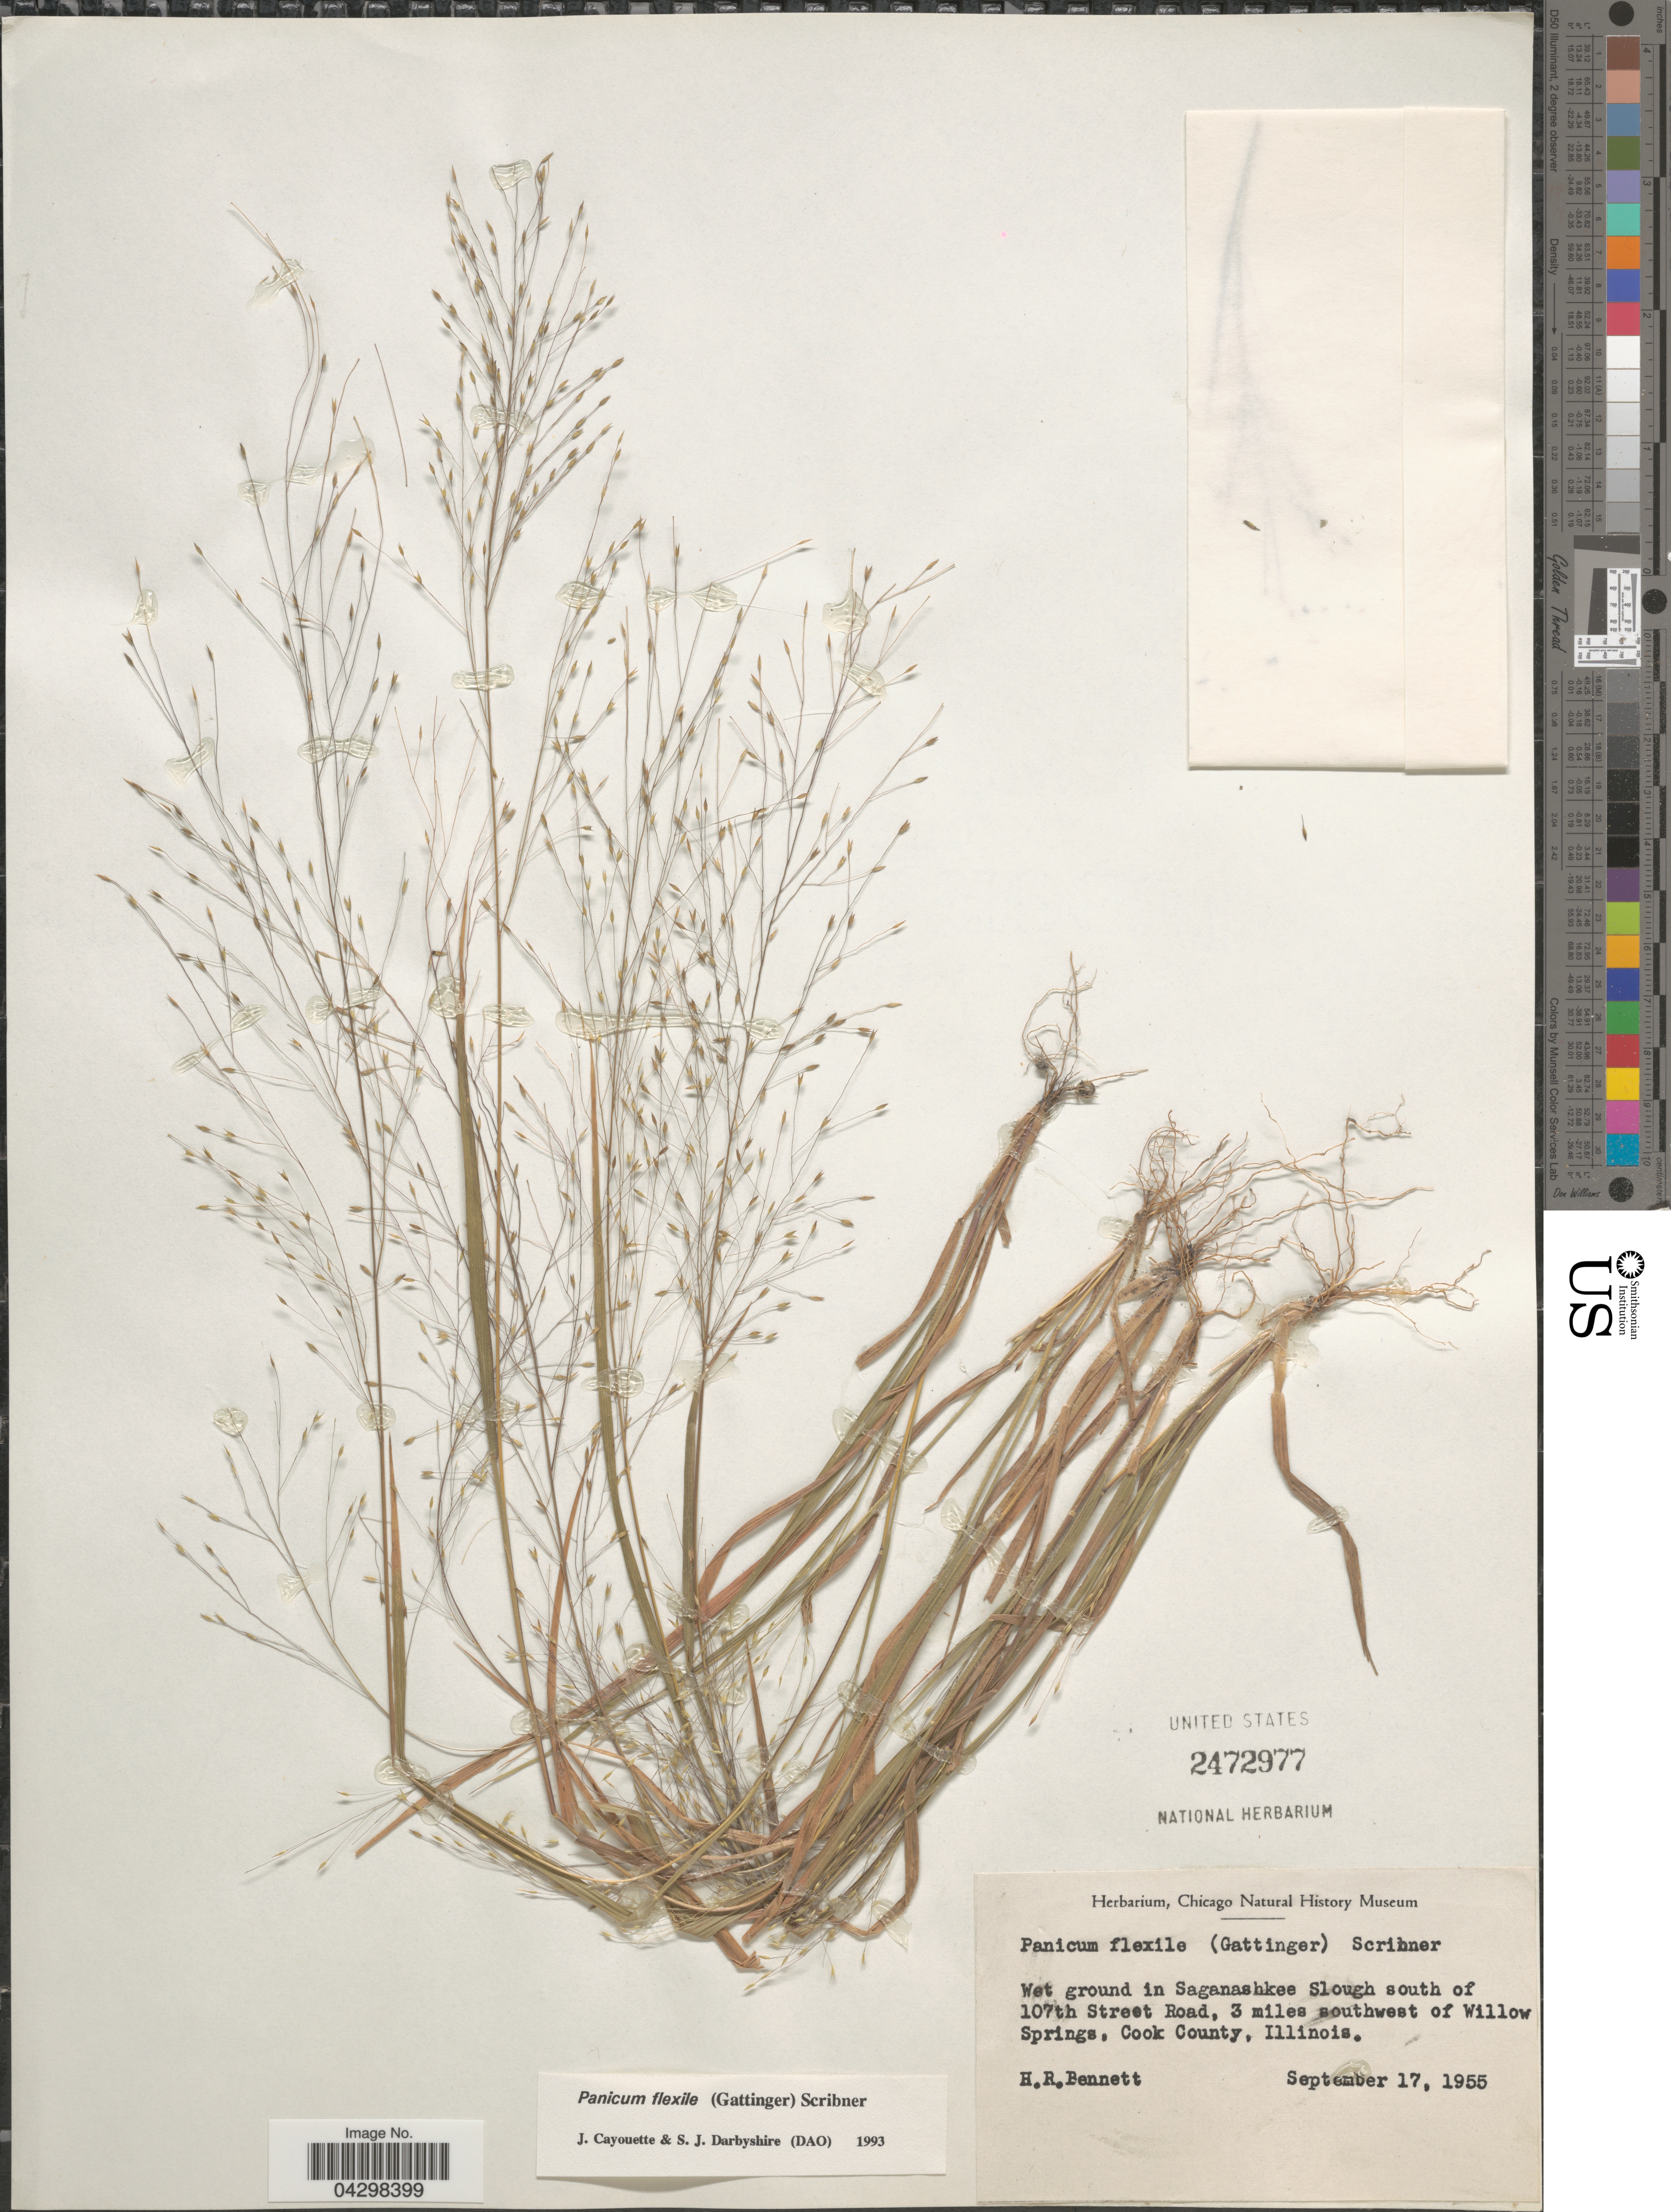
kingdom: Plantae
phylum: Tracheophyta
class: Liliopsida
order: Poales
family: Poaceae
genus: Panicum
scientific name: Panicum flexile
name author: (Gatt.) Scribn.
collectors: H. R. Bennett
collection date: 1955-09-17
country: United States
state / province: Illinois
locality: Wet ground in Saganashkee Slough south of 107th Street Road, 3 miles southwest of Willow Springs, Cook County.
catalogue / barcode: US 2472977